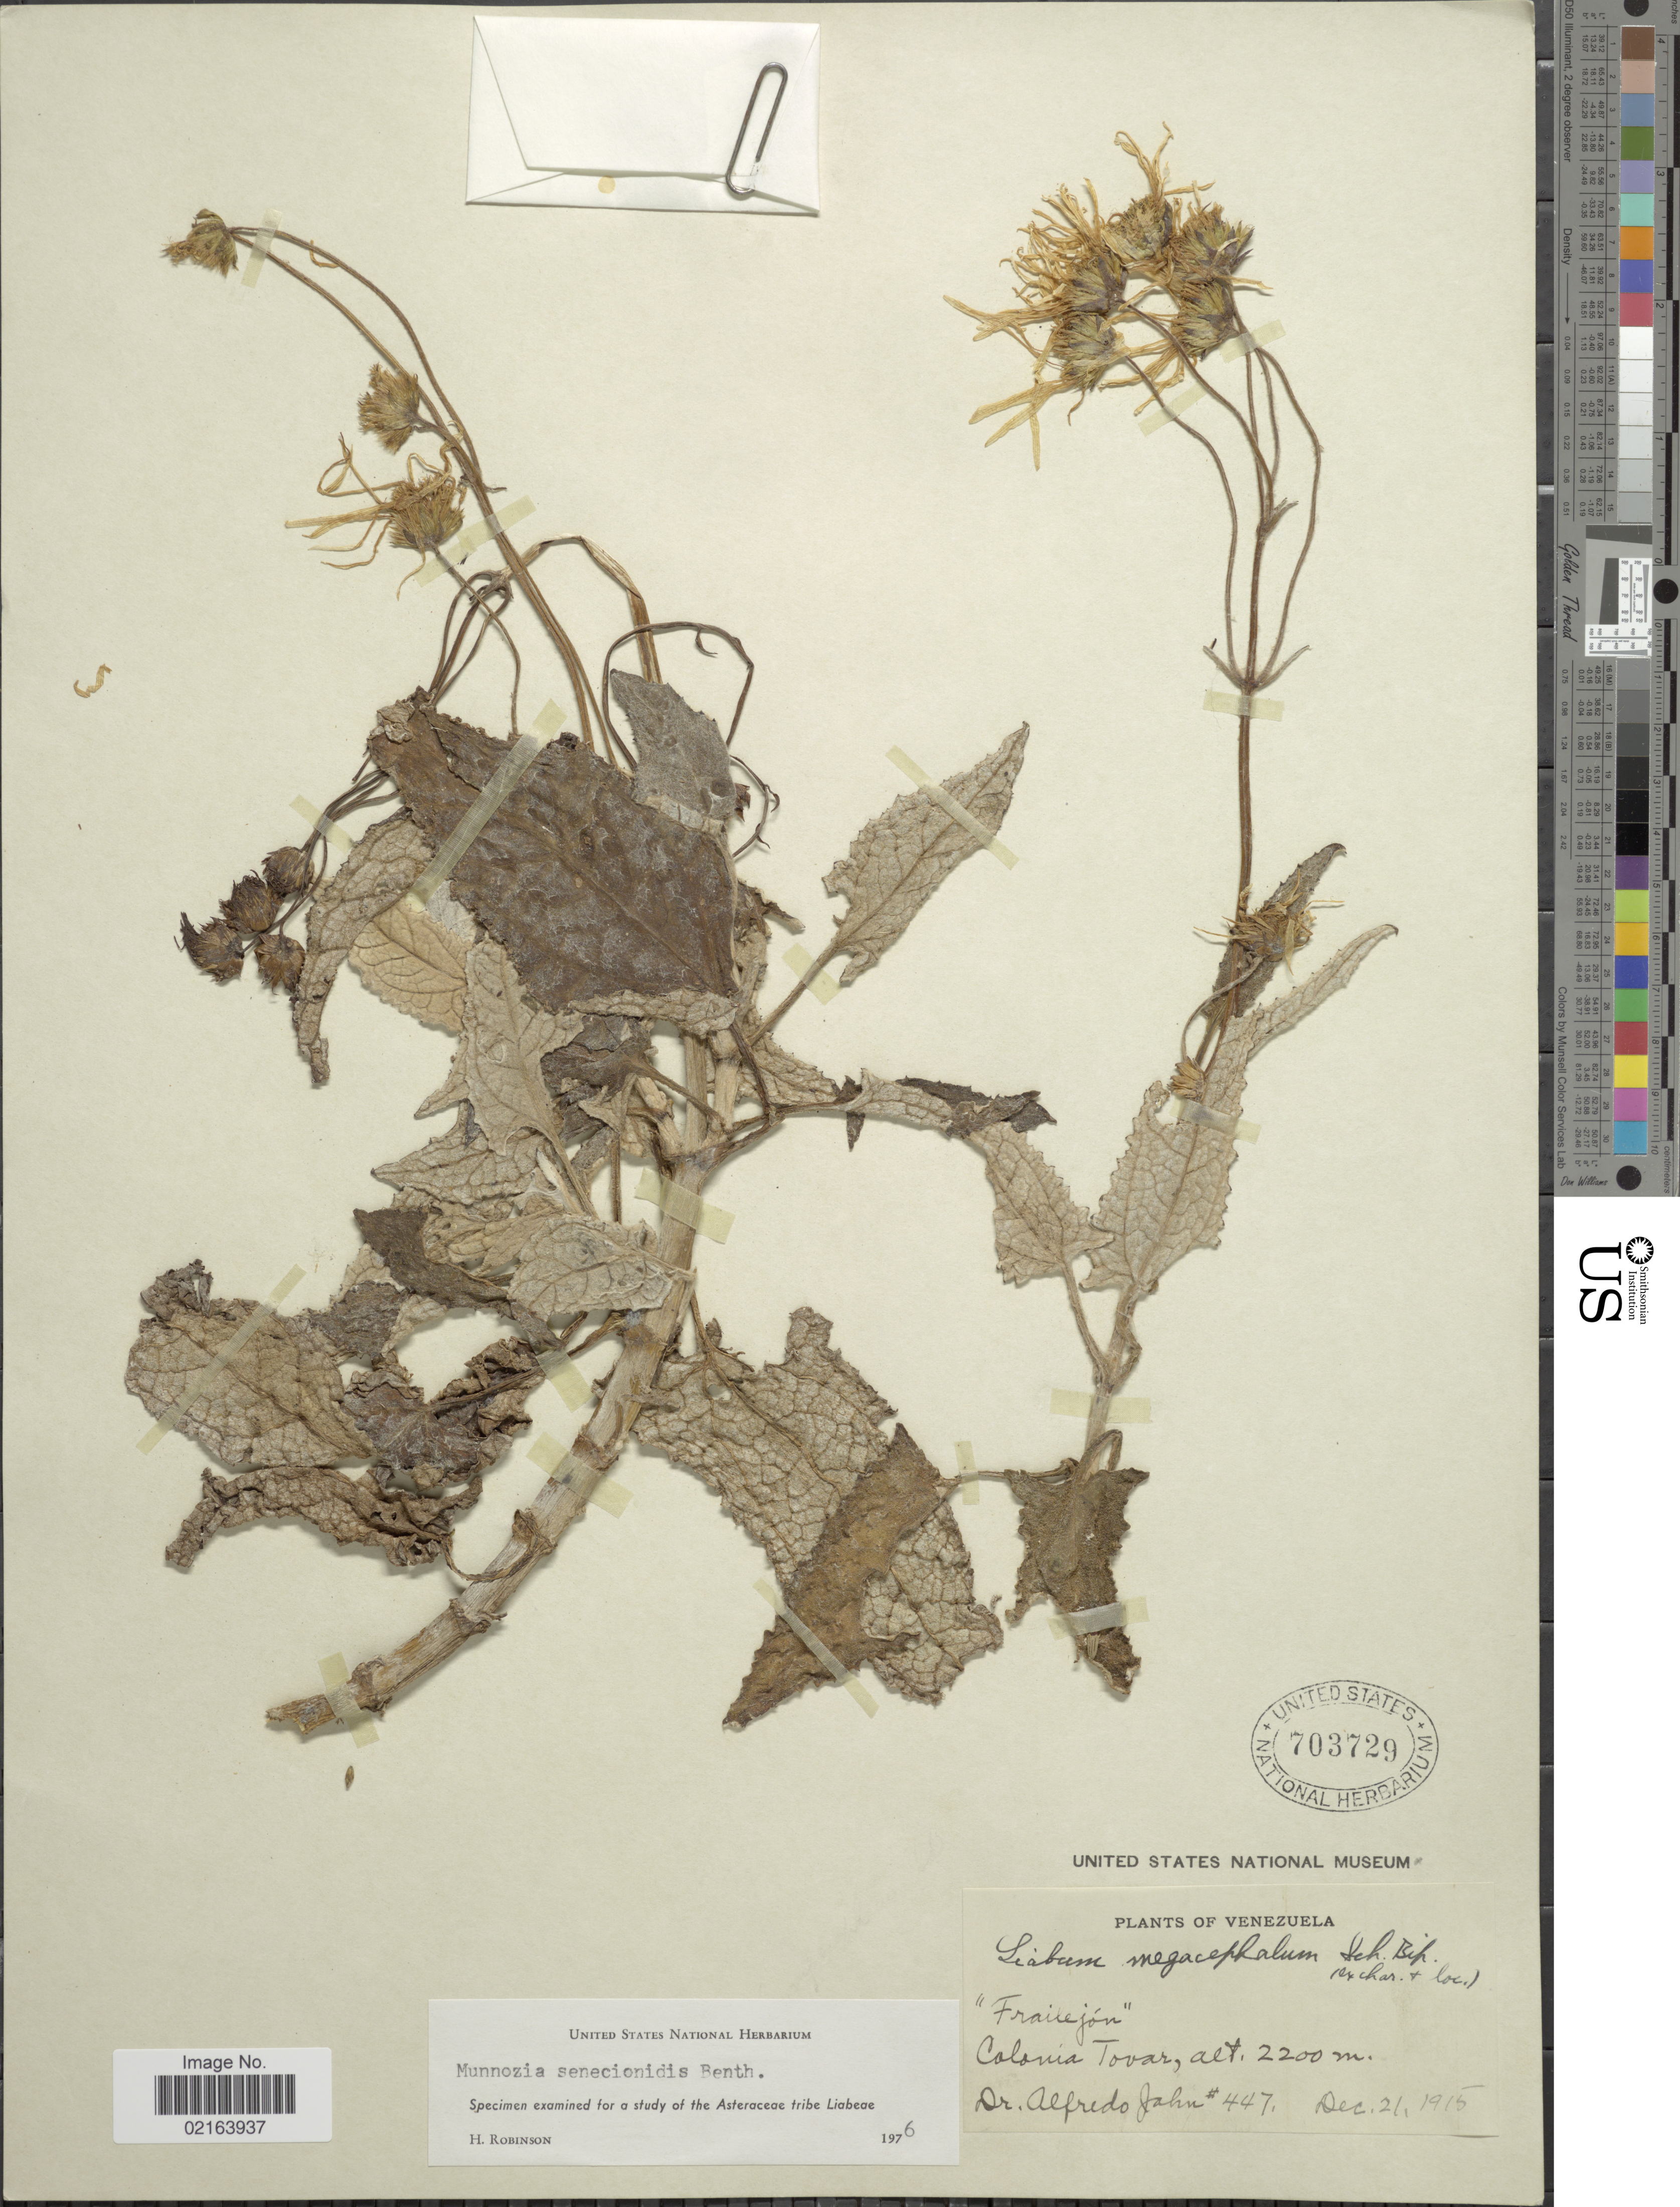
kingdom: Plantae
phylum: Tracheophyta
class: Magnoliopsida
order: Asterales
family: Asteraceae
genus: Munnozia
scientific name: Munnozia senecionidis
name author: Benth.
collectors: A. Jahn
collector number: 447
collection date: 1915-12-21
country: Venezuela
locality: Frailejon, Colonia Tovar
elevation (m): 2200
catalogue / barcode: US 703729